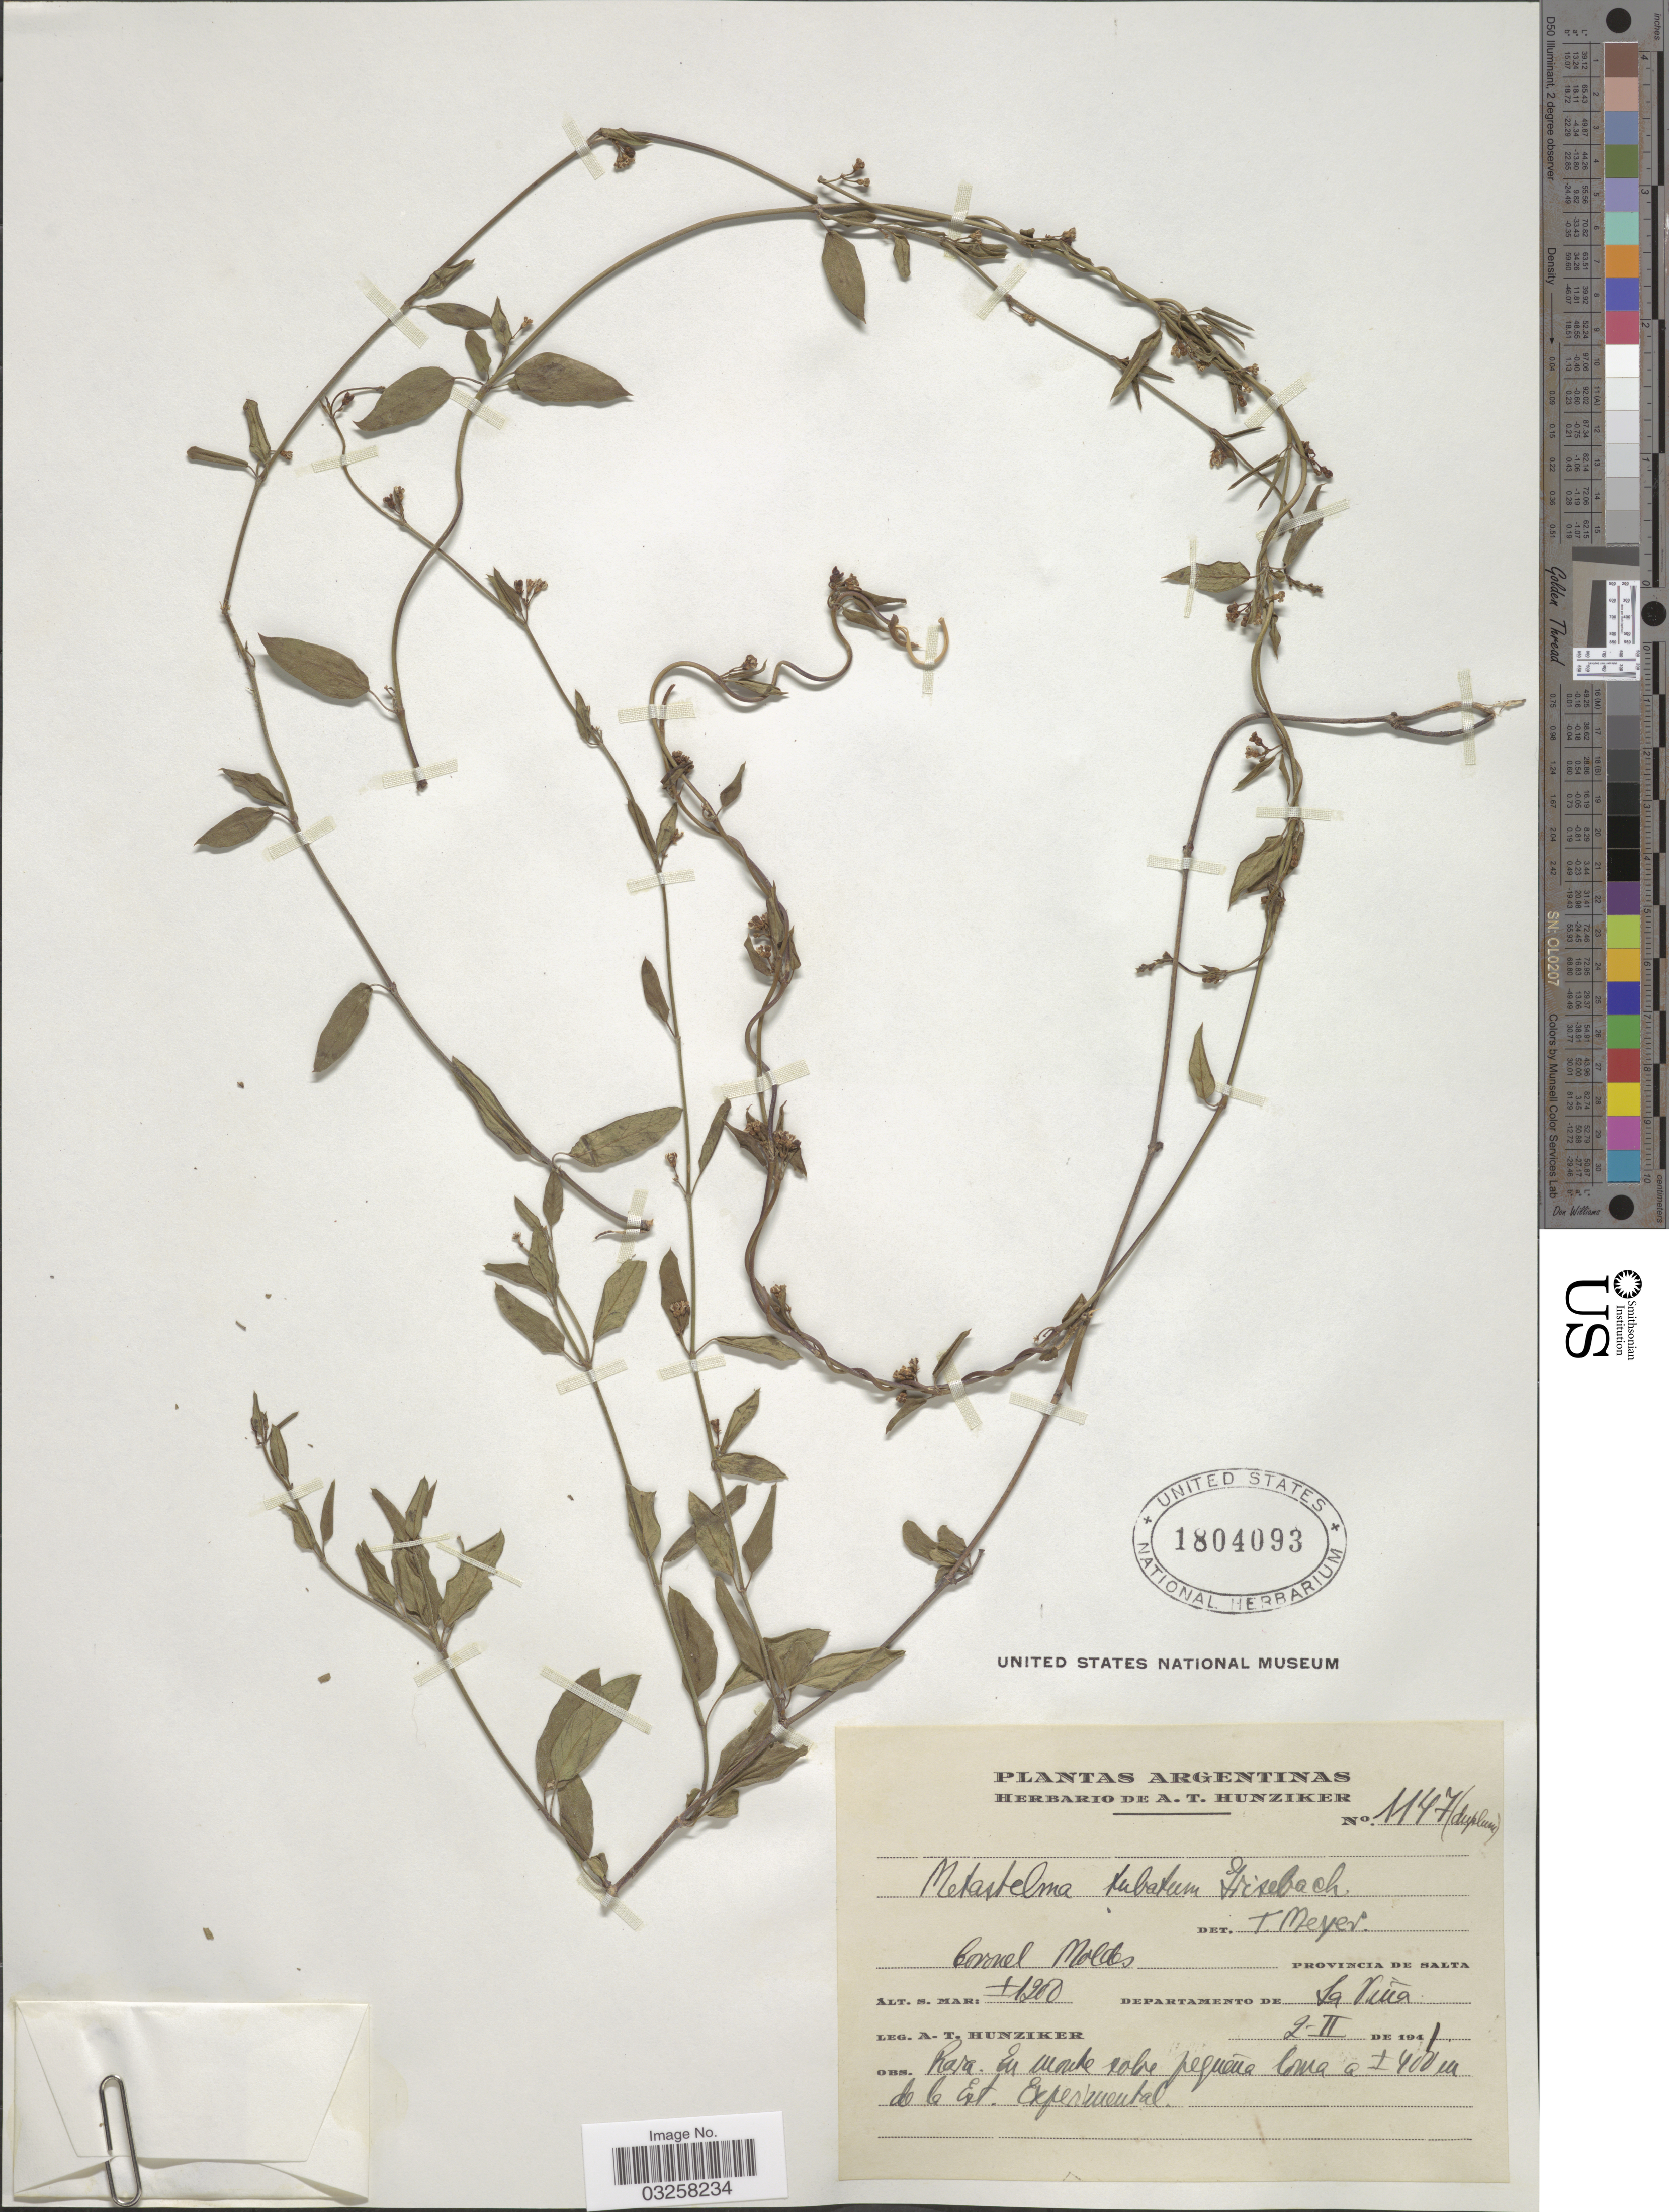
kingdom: Plantae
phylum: Tracheophyta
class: Magnoliopsida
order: Gentianales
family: Apocynaceae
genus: Metastelma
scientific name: Metastelma tubatum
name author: Griseb.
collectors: A. T. Hunziker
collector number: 1147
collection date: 1941-02-02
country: Argentina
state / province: Salta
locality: Coronel Moldes, Departamento de La Niña.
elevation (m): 1200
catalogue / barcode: US 1804093